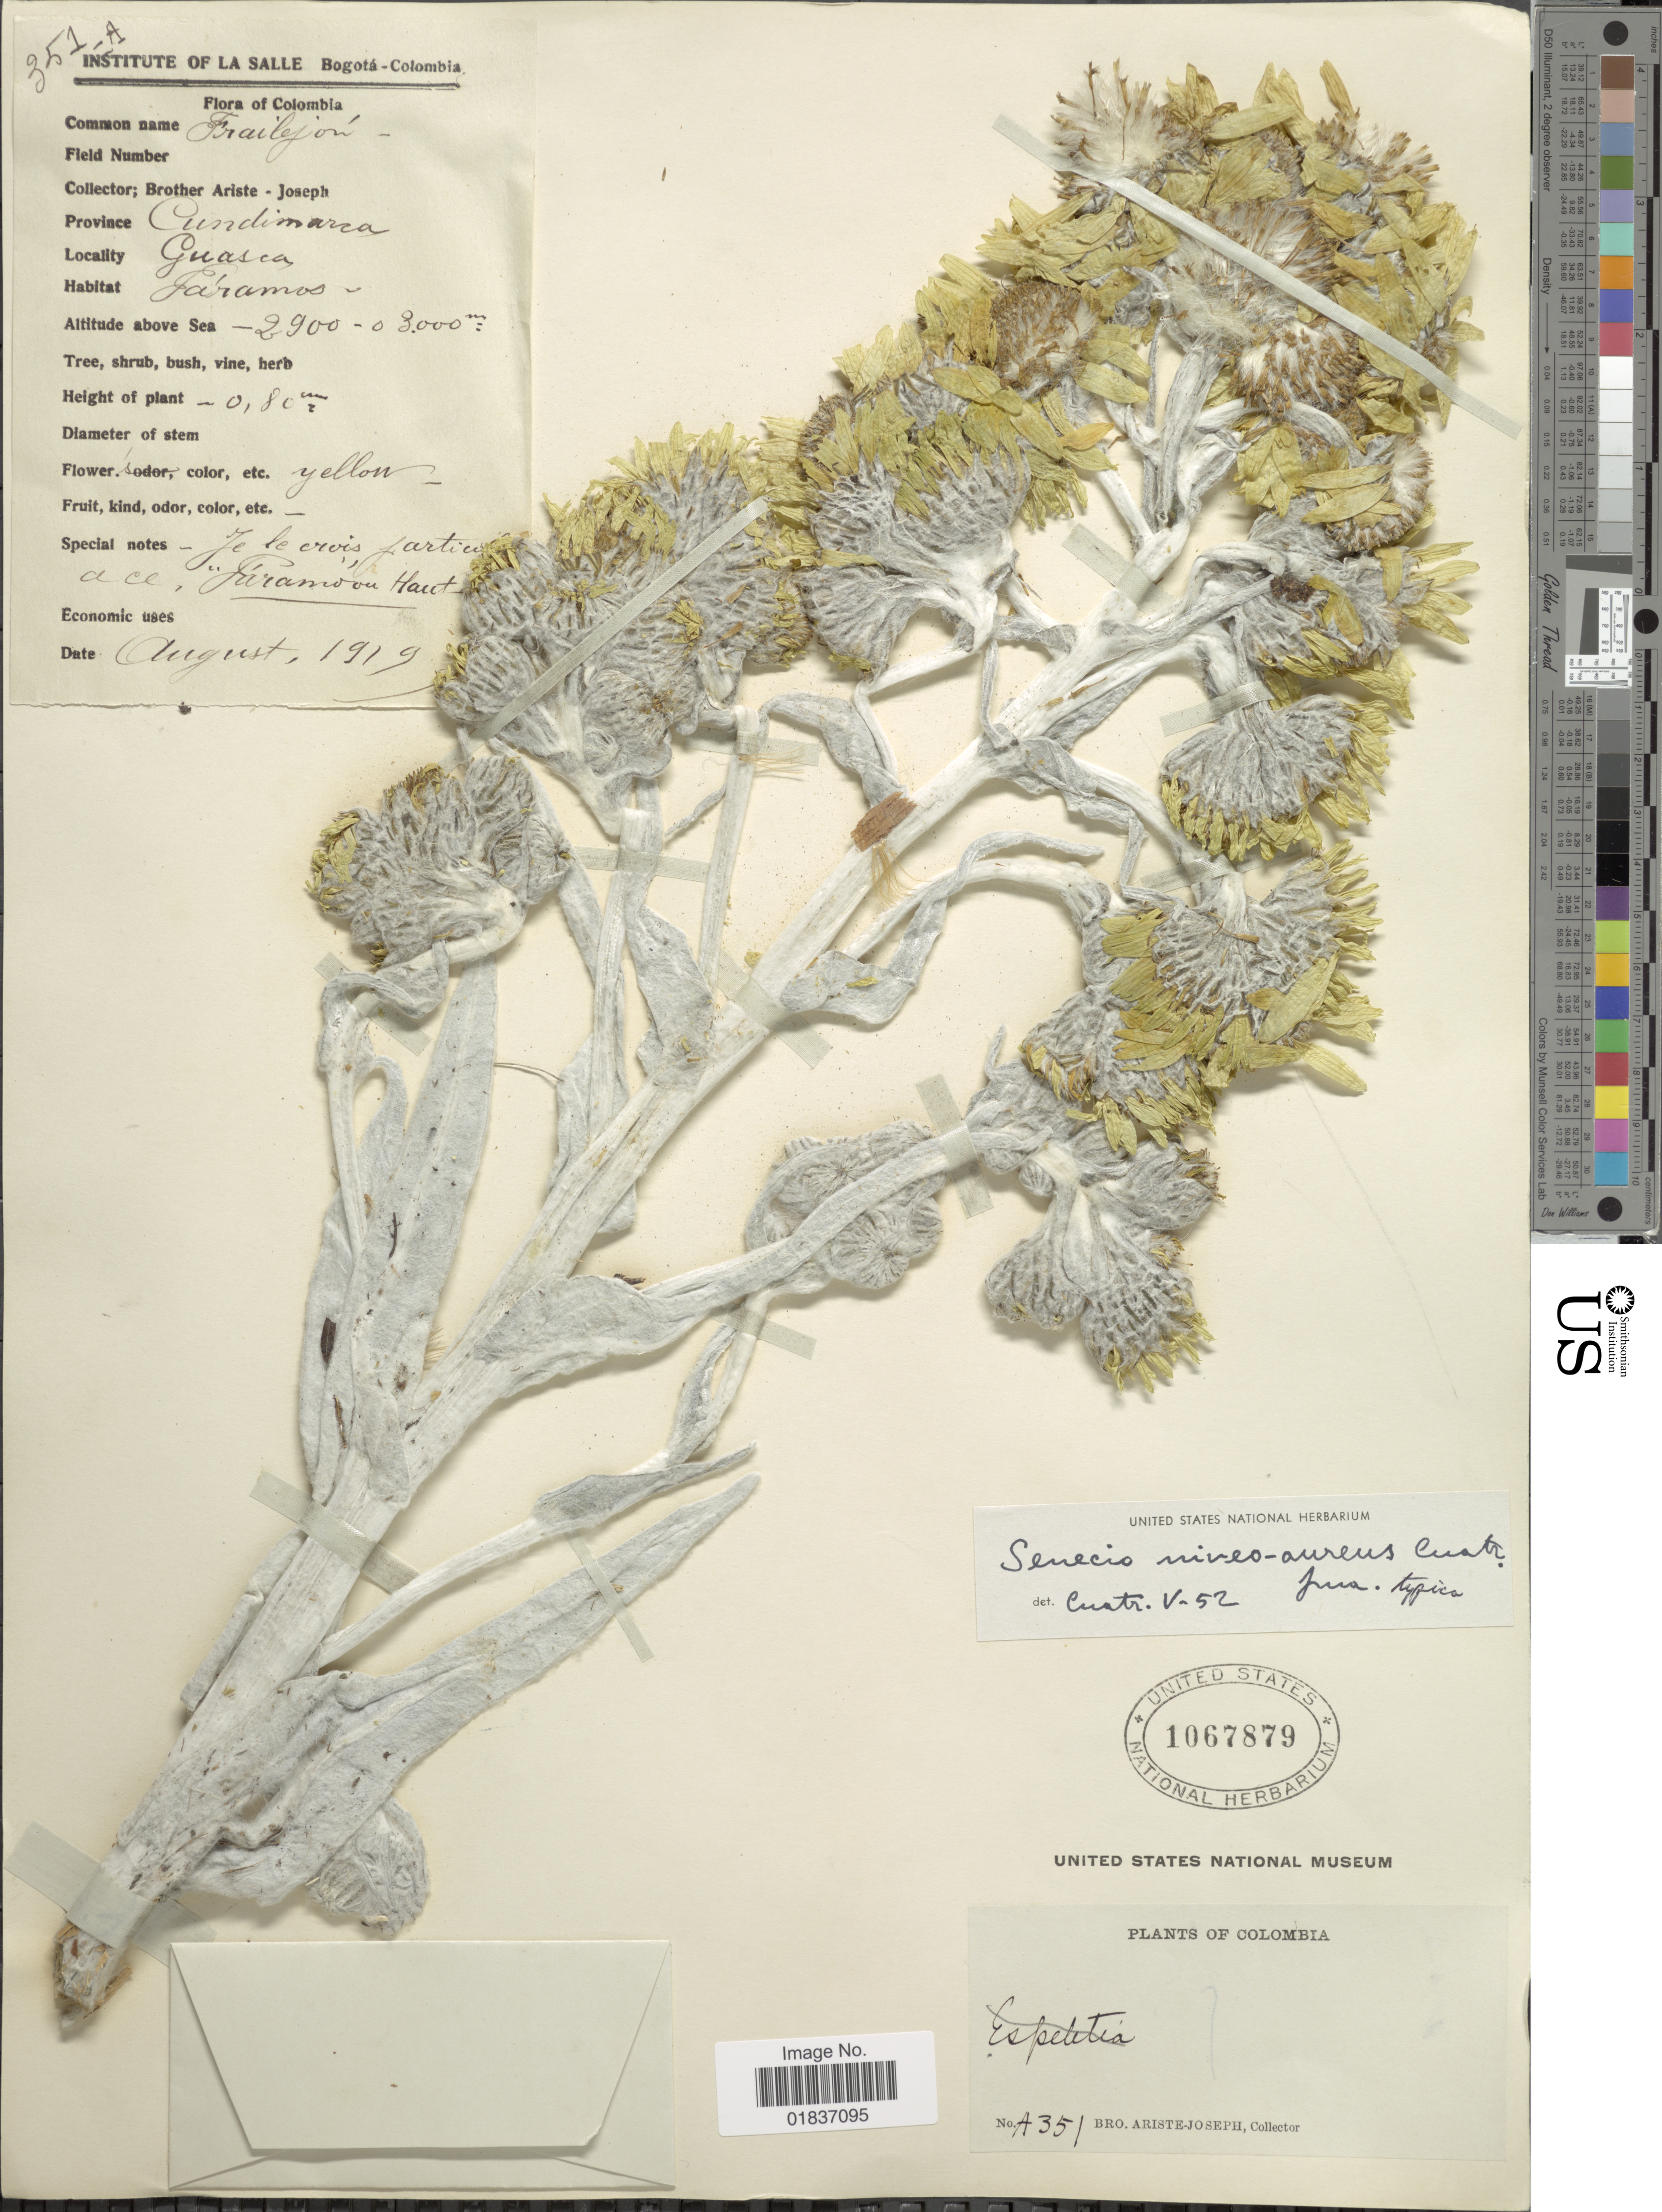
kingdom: Plantae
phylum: Tracheophyta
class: Magnoliopsida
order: Asterales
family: Asteraceae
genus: Senecio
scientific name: Senecio niveo-aureus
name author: Cuatrec.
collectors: Bro. Ariste-Joseph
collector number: A351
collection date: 1919-09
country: Colombia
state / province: Cundinamarca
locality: Province Cundinamarca. Guasca.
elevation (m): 2900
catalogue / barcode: US 1067879